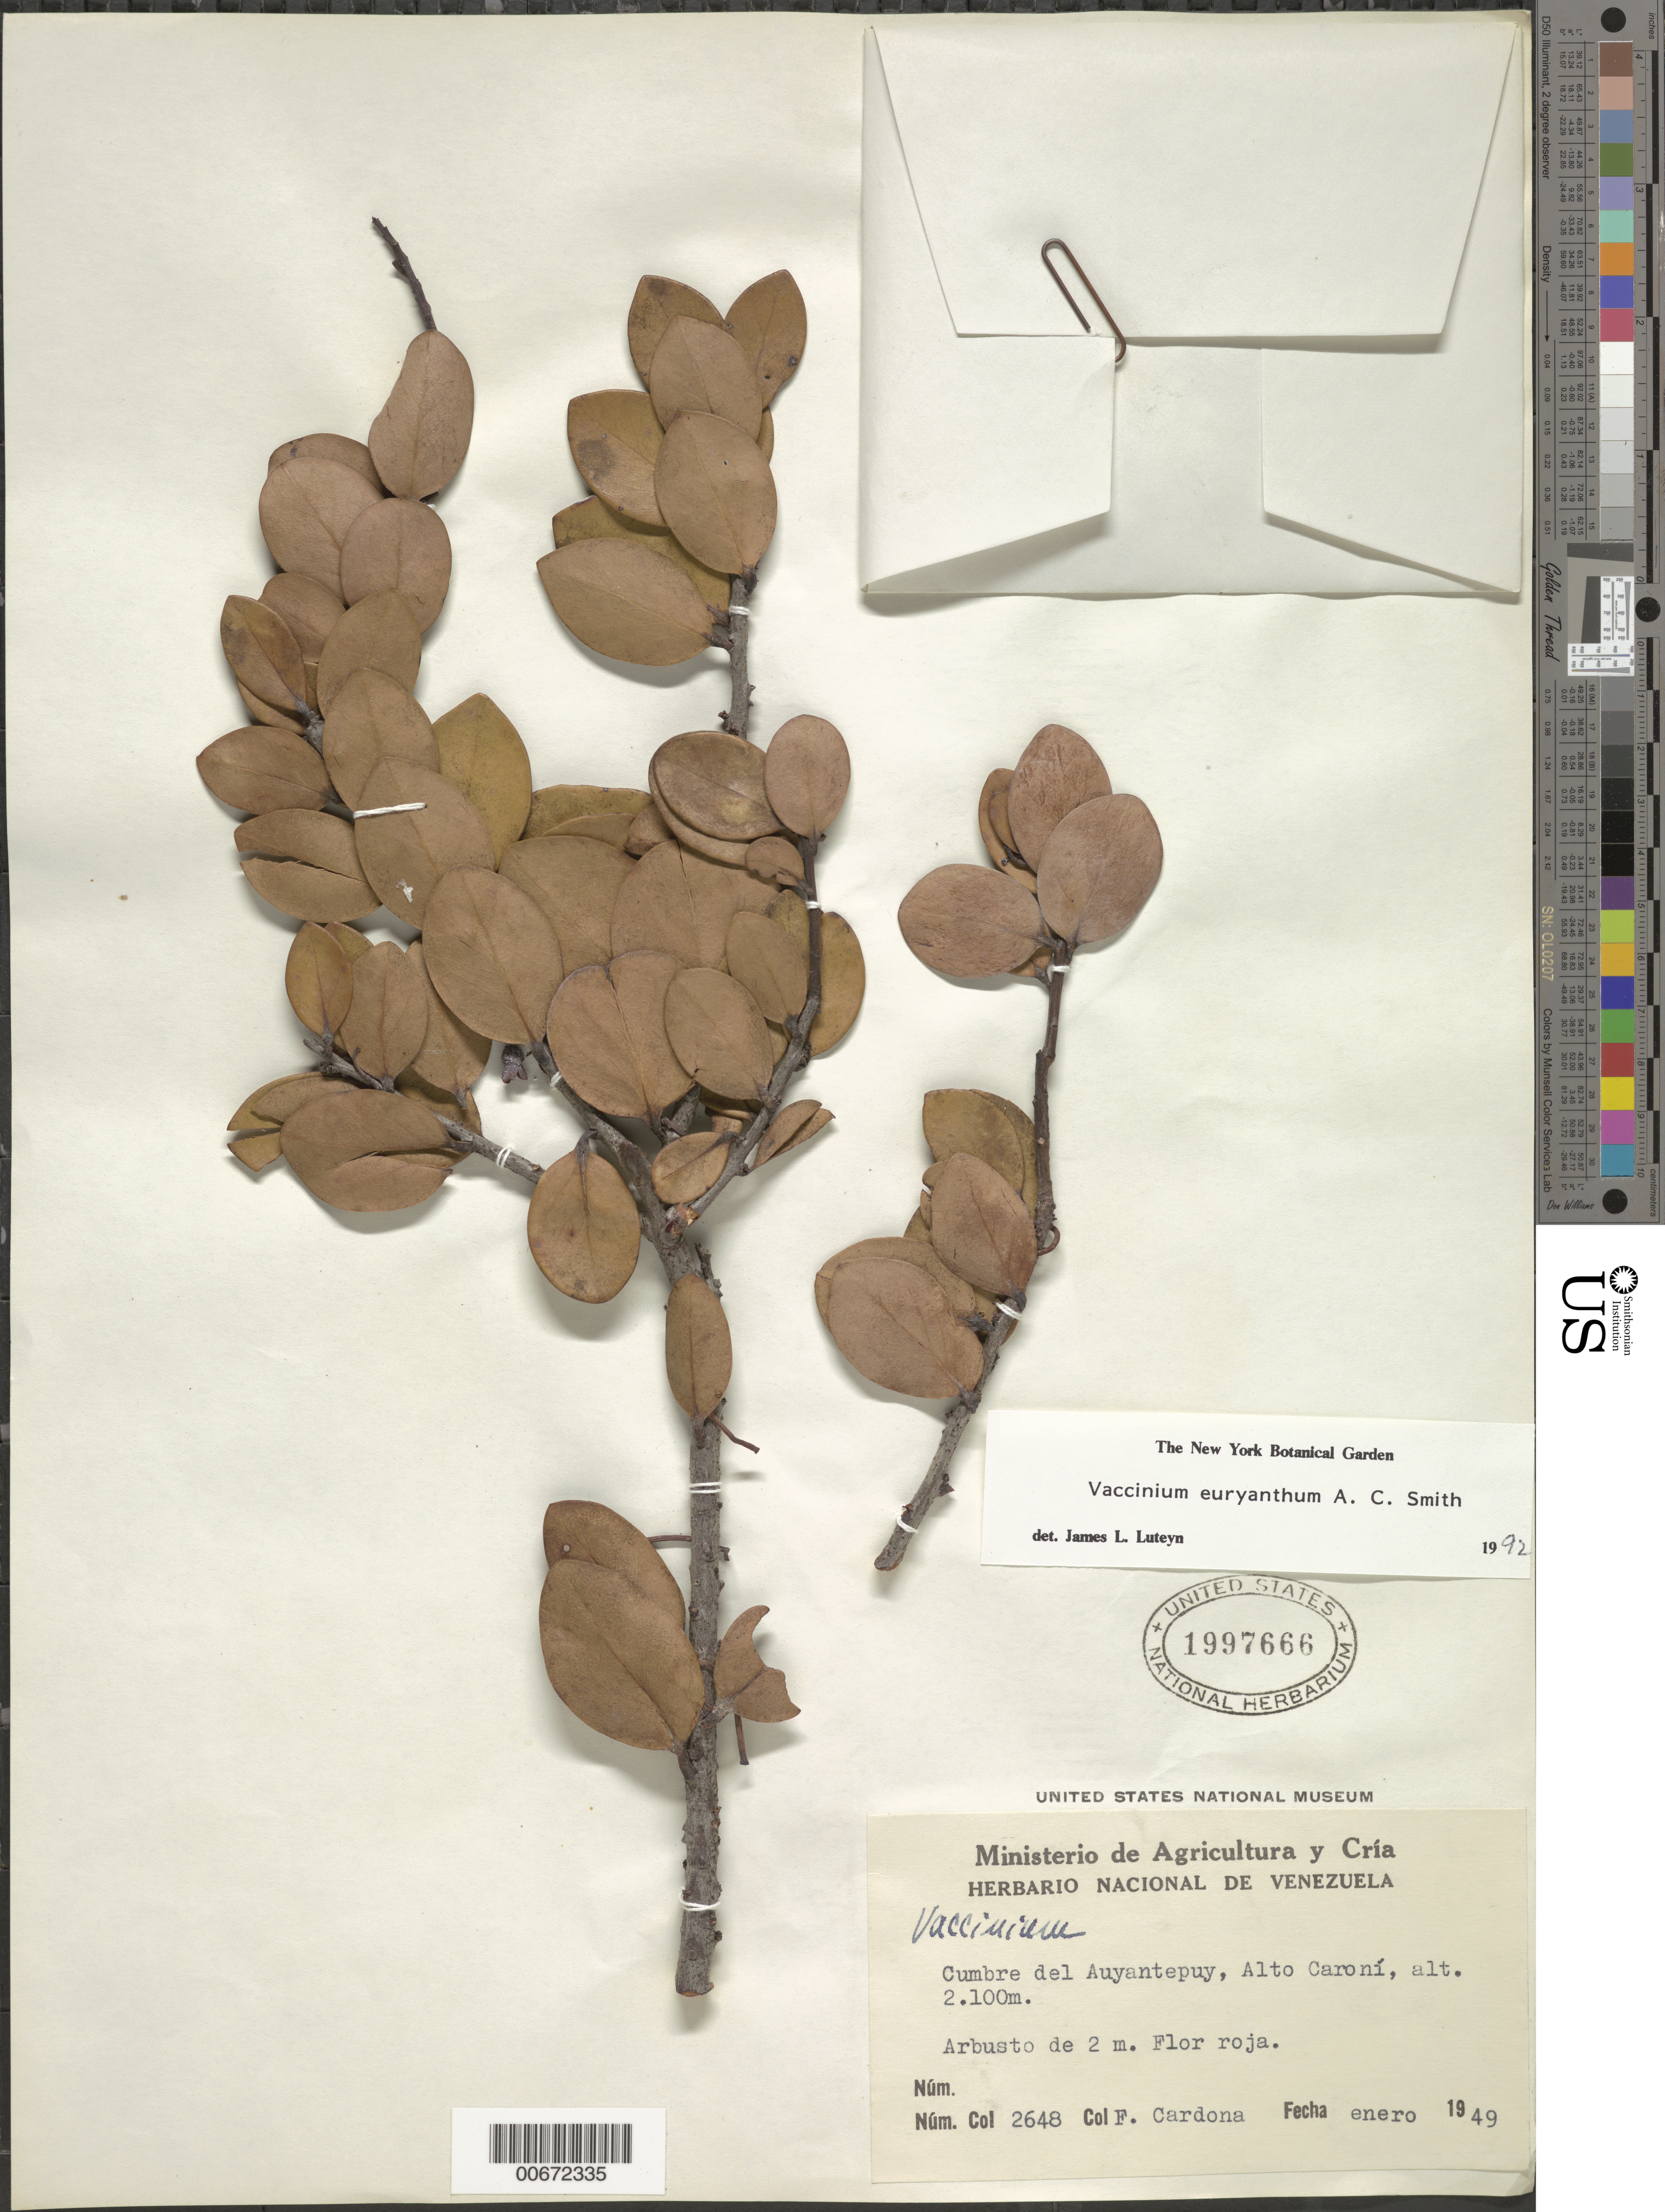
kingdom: Plantae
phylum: Tracheophyta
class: Magnoliopsida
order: Ericales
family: Ericaceae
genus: Vaccinium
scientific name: Vaccinium euryanthum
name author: A.C. Sm.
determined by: Luteyn, J. L.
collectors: F. Cardona Puig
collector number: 2648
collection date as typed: Jan-49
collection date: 1949-01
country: Venezuela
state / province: Bolívar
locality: Cerro Auyantepuí, Alto Río Caroní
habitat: Summit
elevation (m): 2100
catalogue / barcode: US 1997666